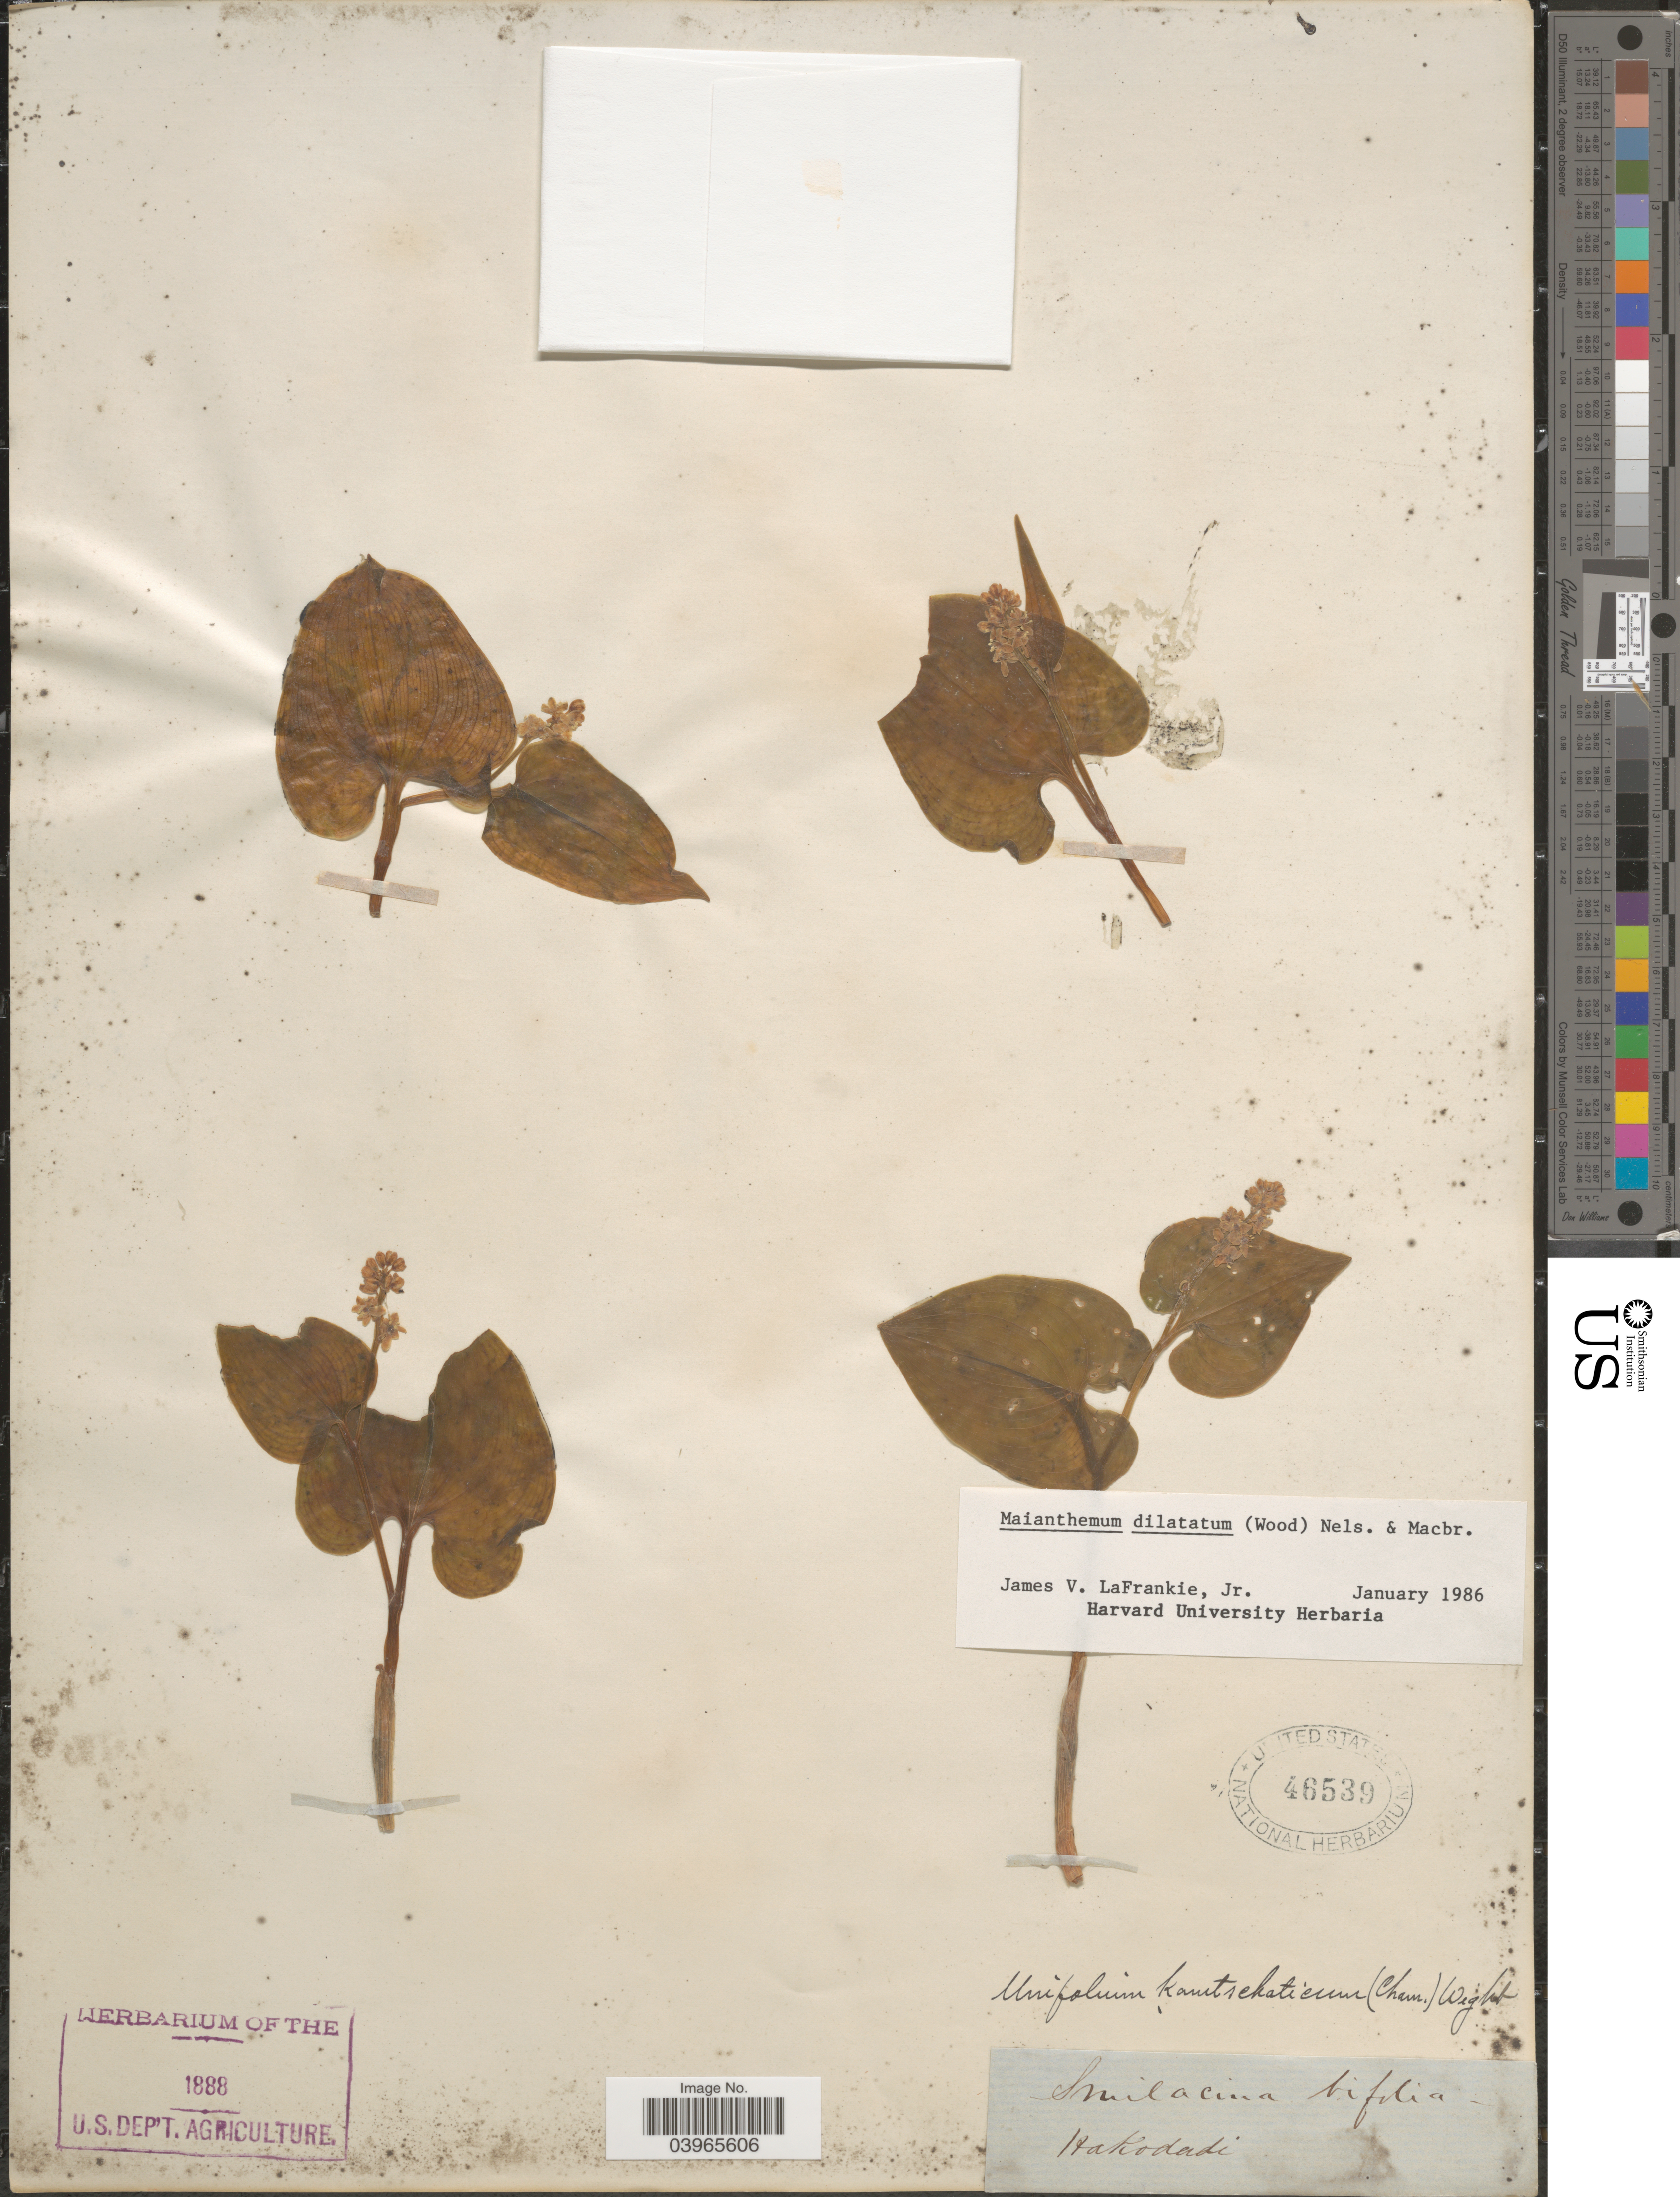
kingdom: Plantae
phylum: Tracheophyta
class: Liliopsida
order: Asparagales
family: Asparagaceae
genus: Maianthemum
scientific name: Maianthemum dilatatum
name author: (Alph. Wood) A. Nelson & J.F. Macbr.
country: Japan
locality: Hakodadi.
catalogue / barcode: US 46539